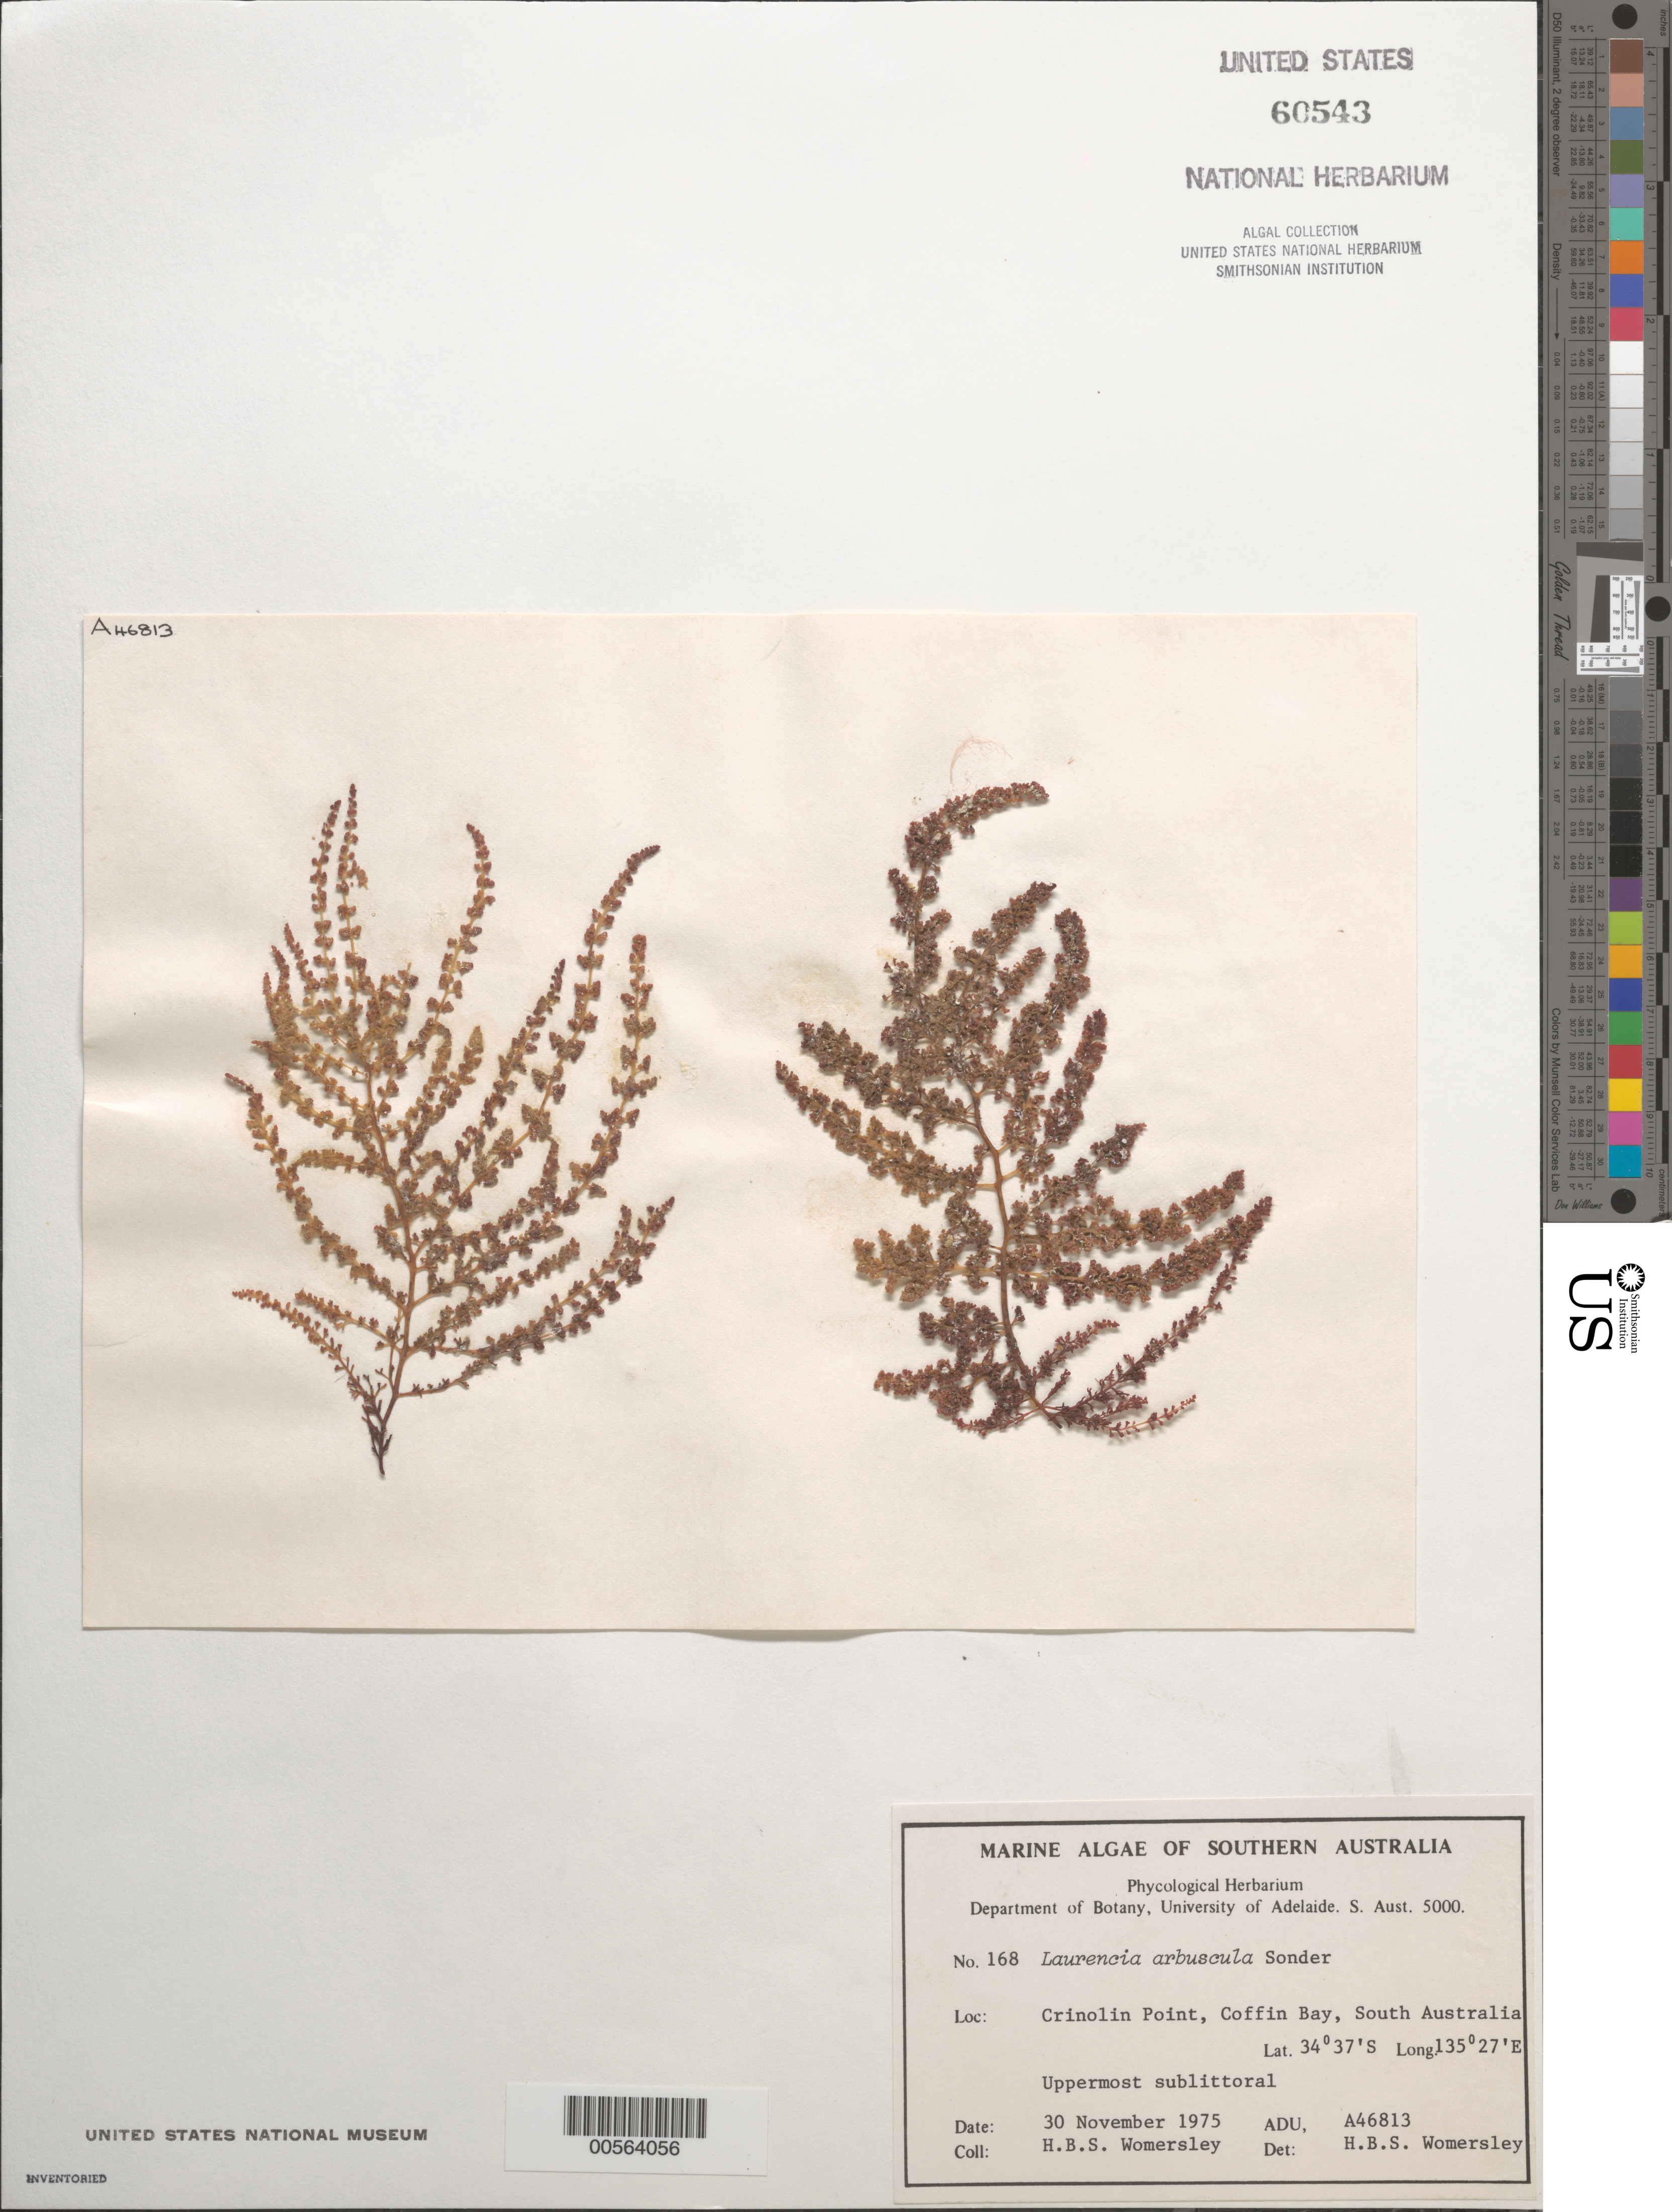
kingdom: Plantae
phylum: Rhodophyta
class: Florideophyceae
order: Ceramiales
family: Rhodomelaceae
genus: Laurencia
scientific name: Laurencia arbuscula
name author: G. Sond.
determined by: Womersley, H. B. S.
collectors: H. B. S. Womersley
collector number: ADU A46813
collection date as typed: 30 Nov 1975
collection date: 1975-11-30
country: Australia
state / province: South Australia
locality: Crinolin point, coffin bay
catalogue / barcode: US 60543